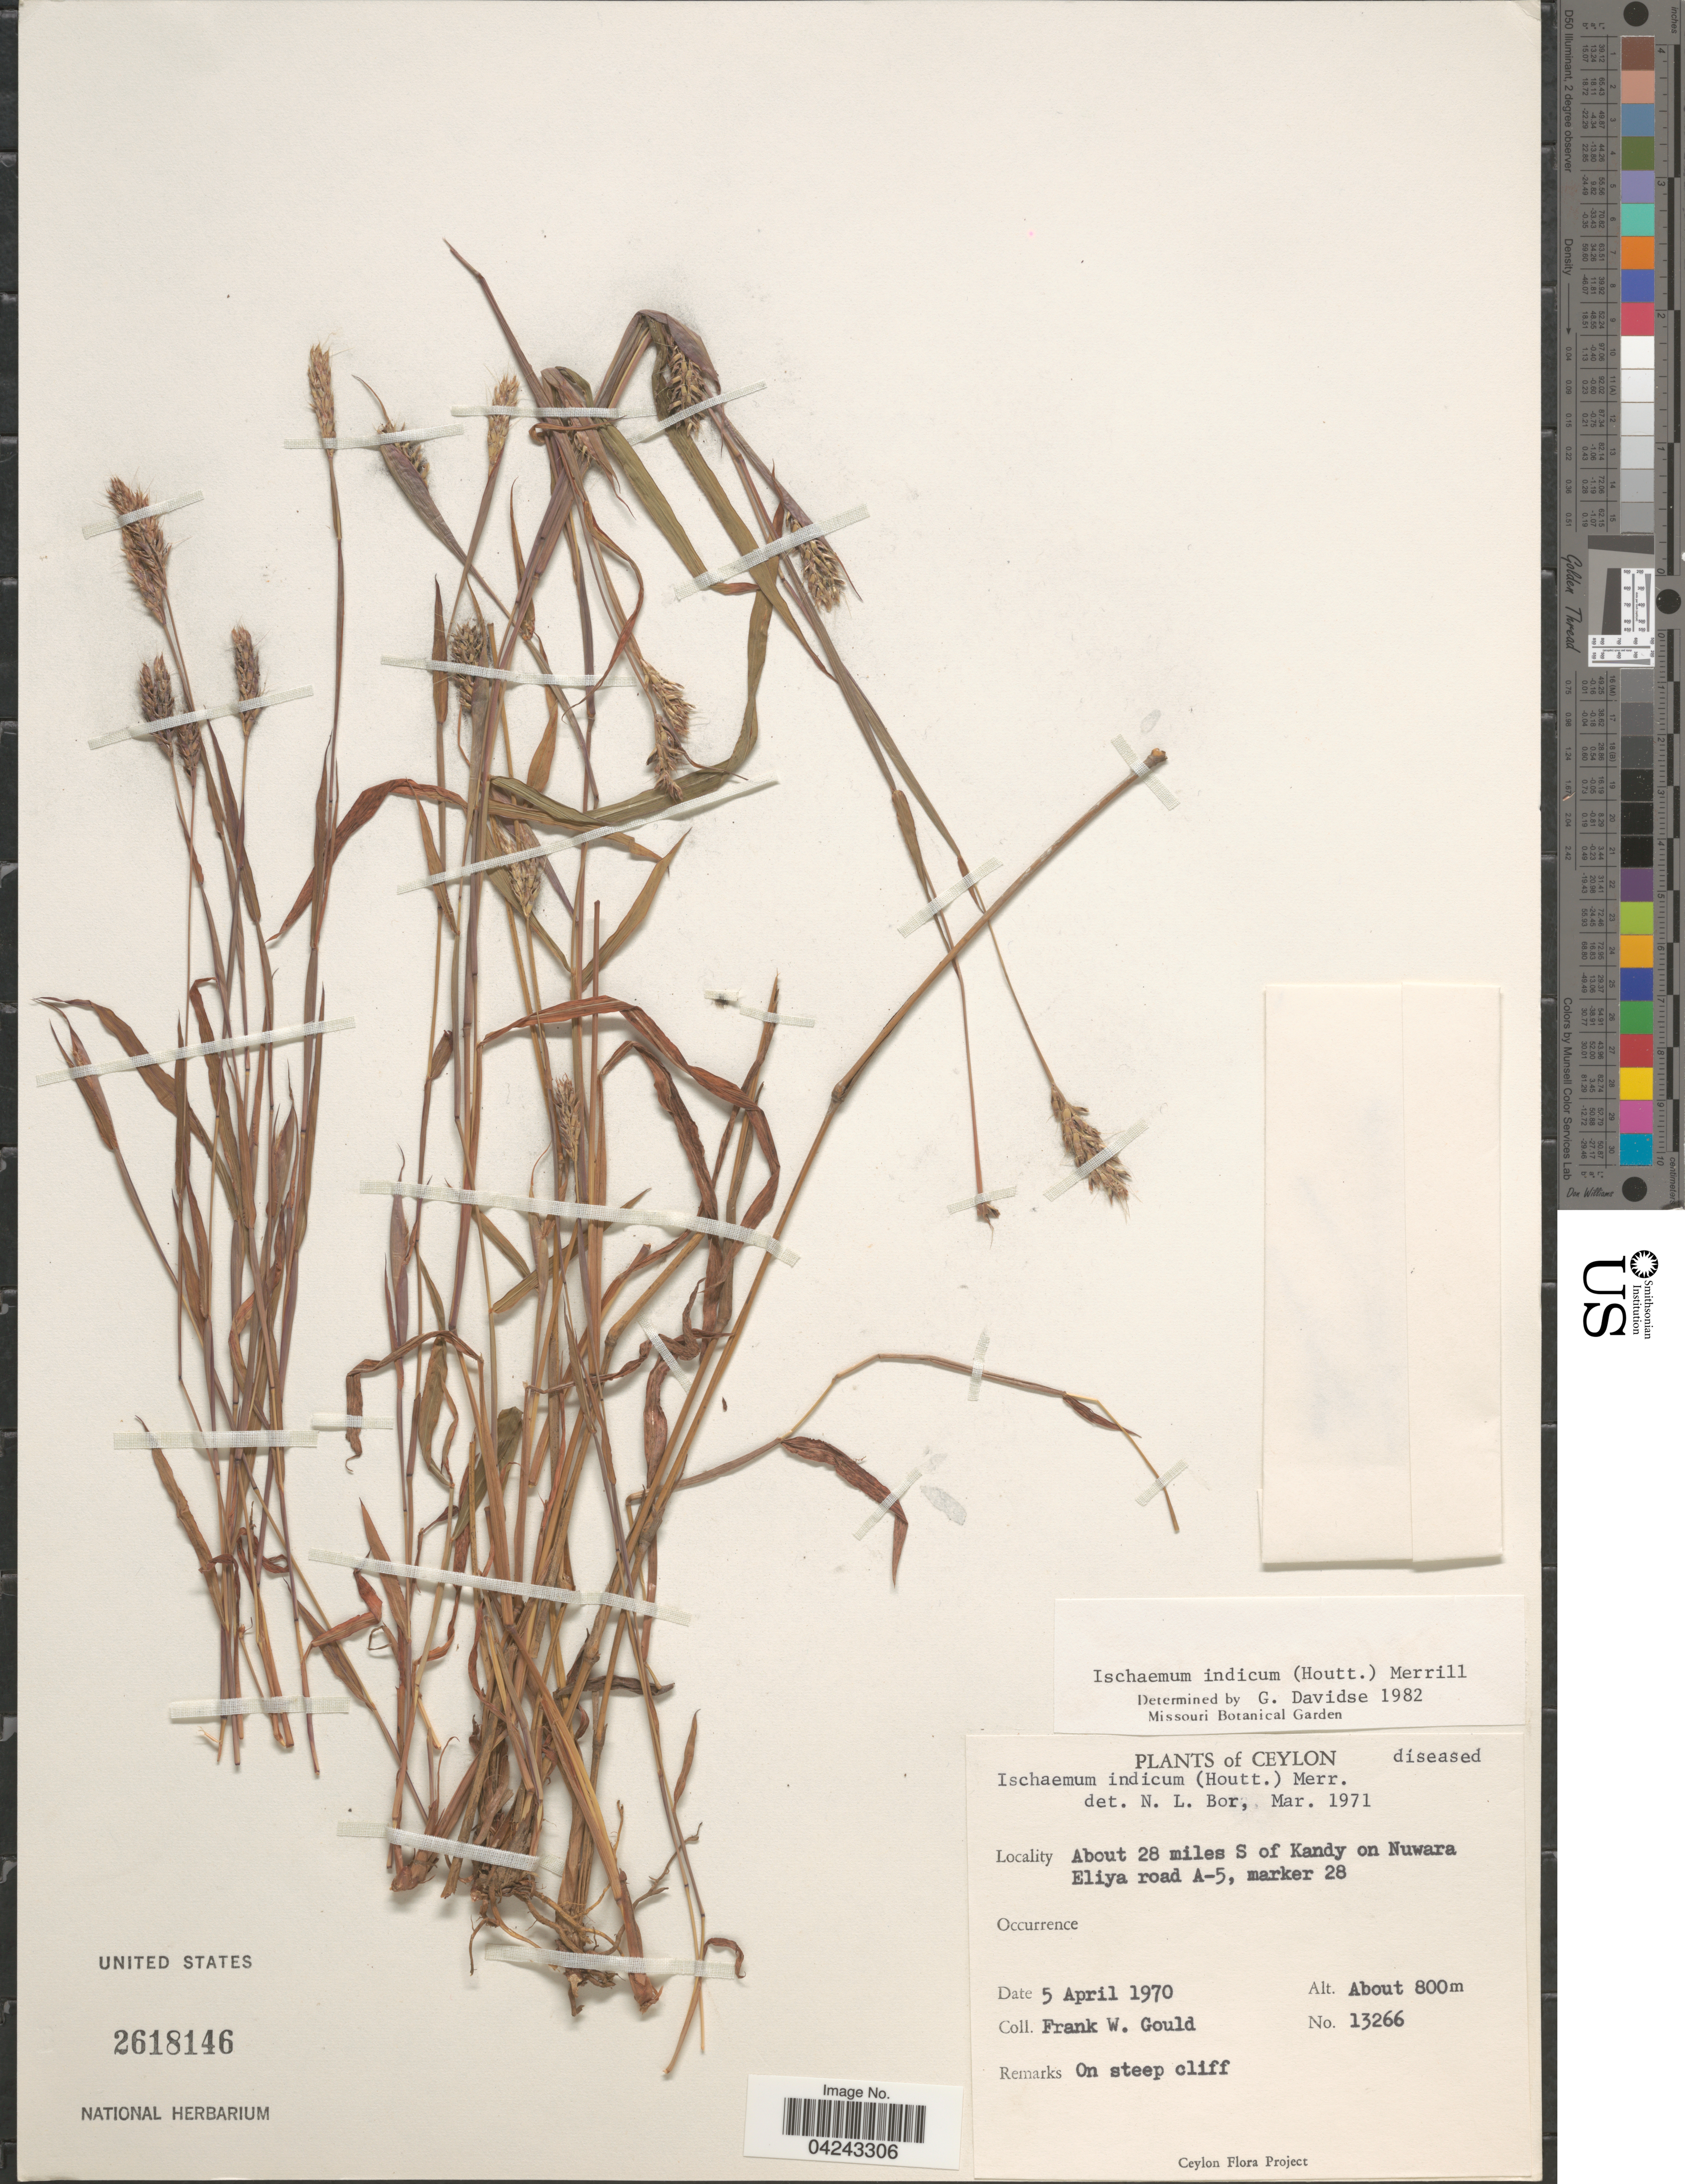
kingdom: Plantae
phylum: Tracheophyta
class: Liliopsida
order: Poales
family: Poaceae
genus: Ischaemum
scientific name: Ischaemum ciliare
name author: Retz.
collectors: F. W. Gould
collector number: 13266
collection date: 1970-04-05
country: Sri Lanka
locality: Ceylon. About 28 miles S of Kandy on Nuwara Eliya road A-5, marker 28.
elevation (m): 800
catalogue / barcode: US 2618146